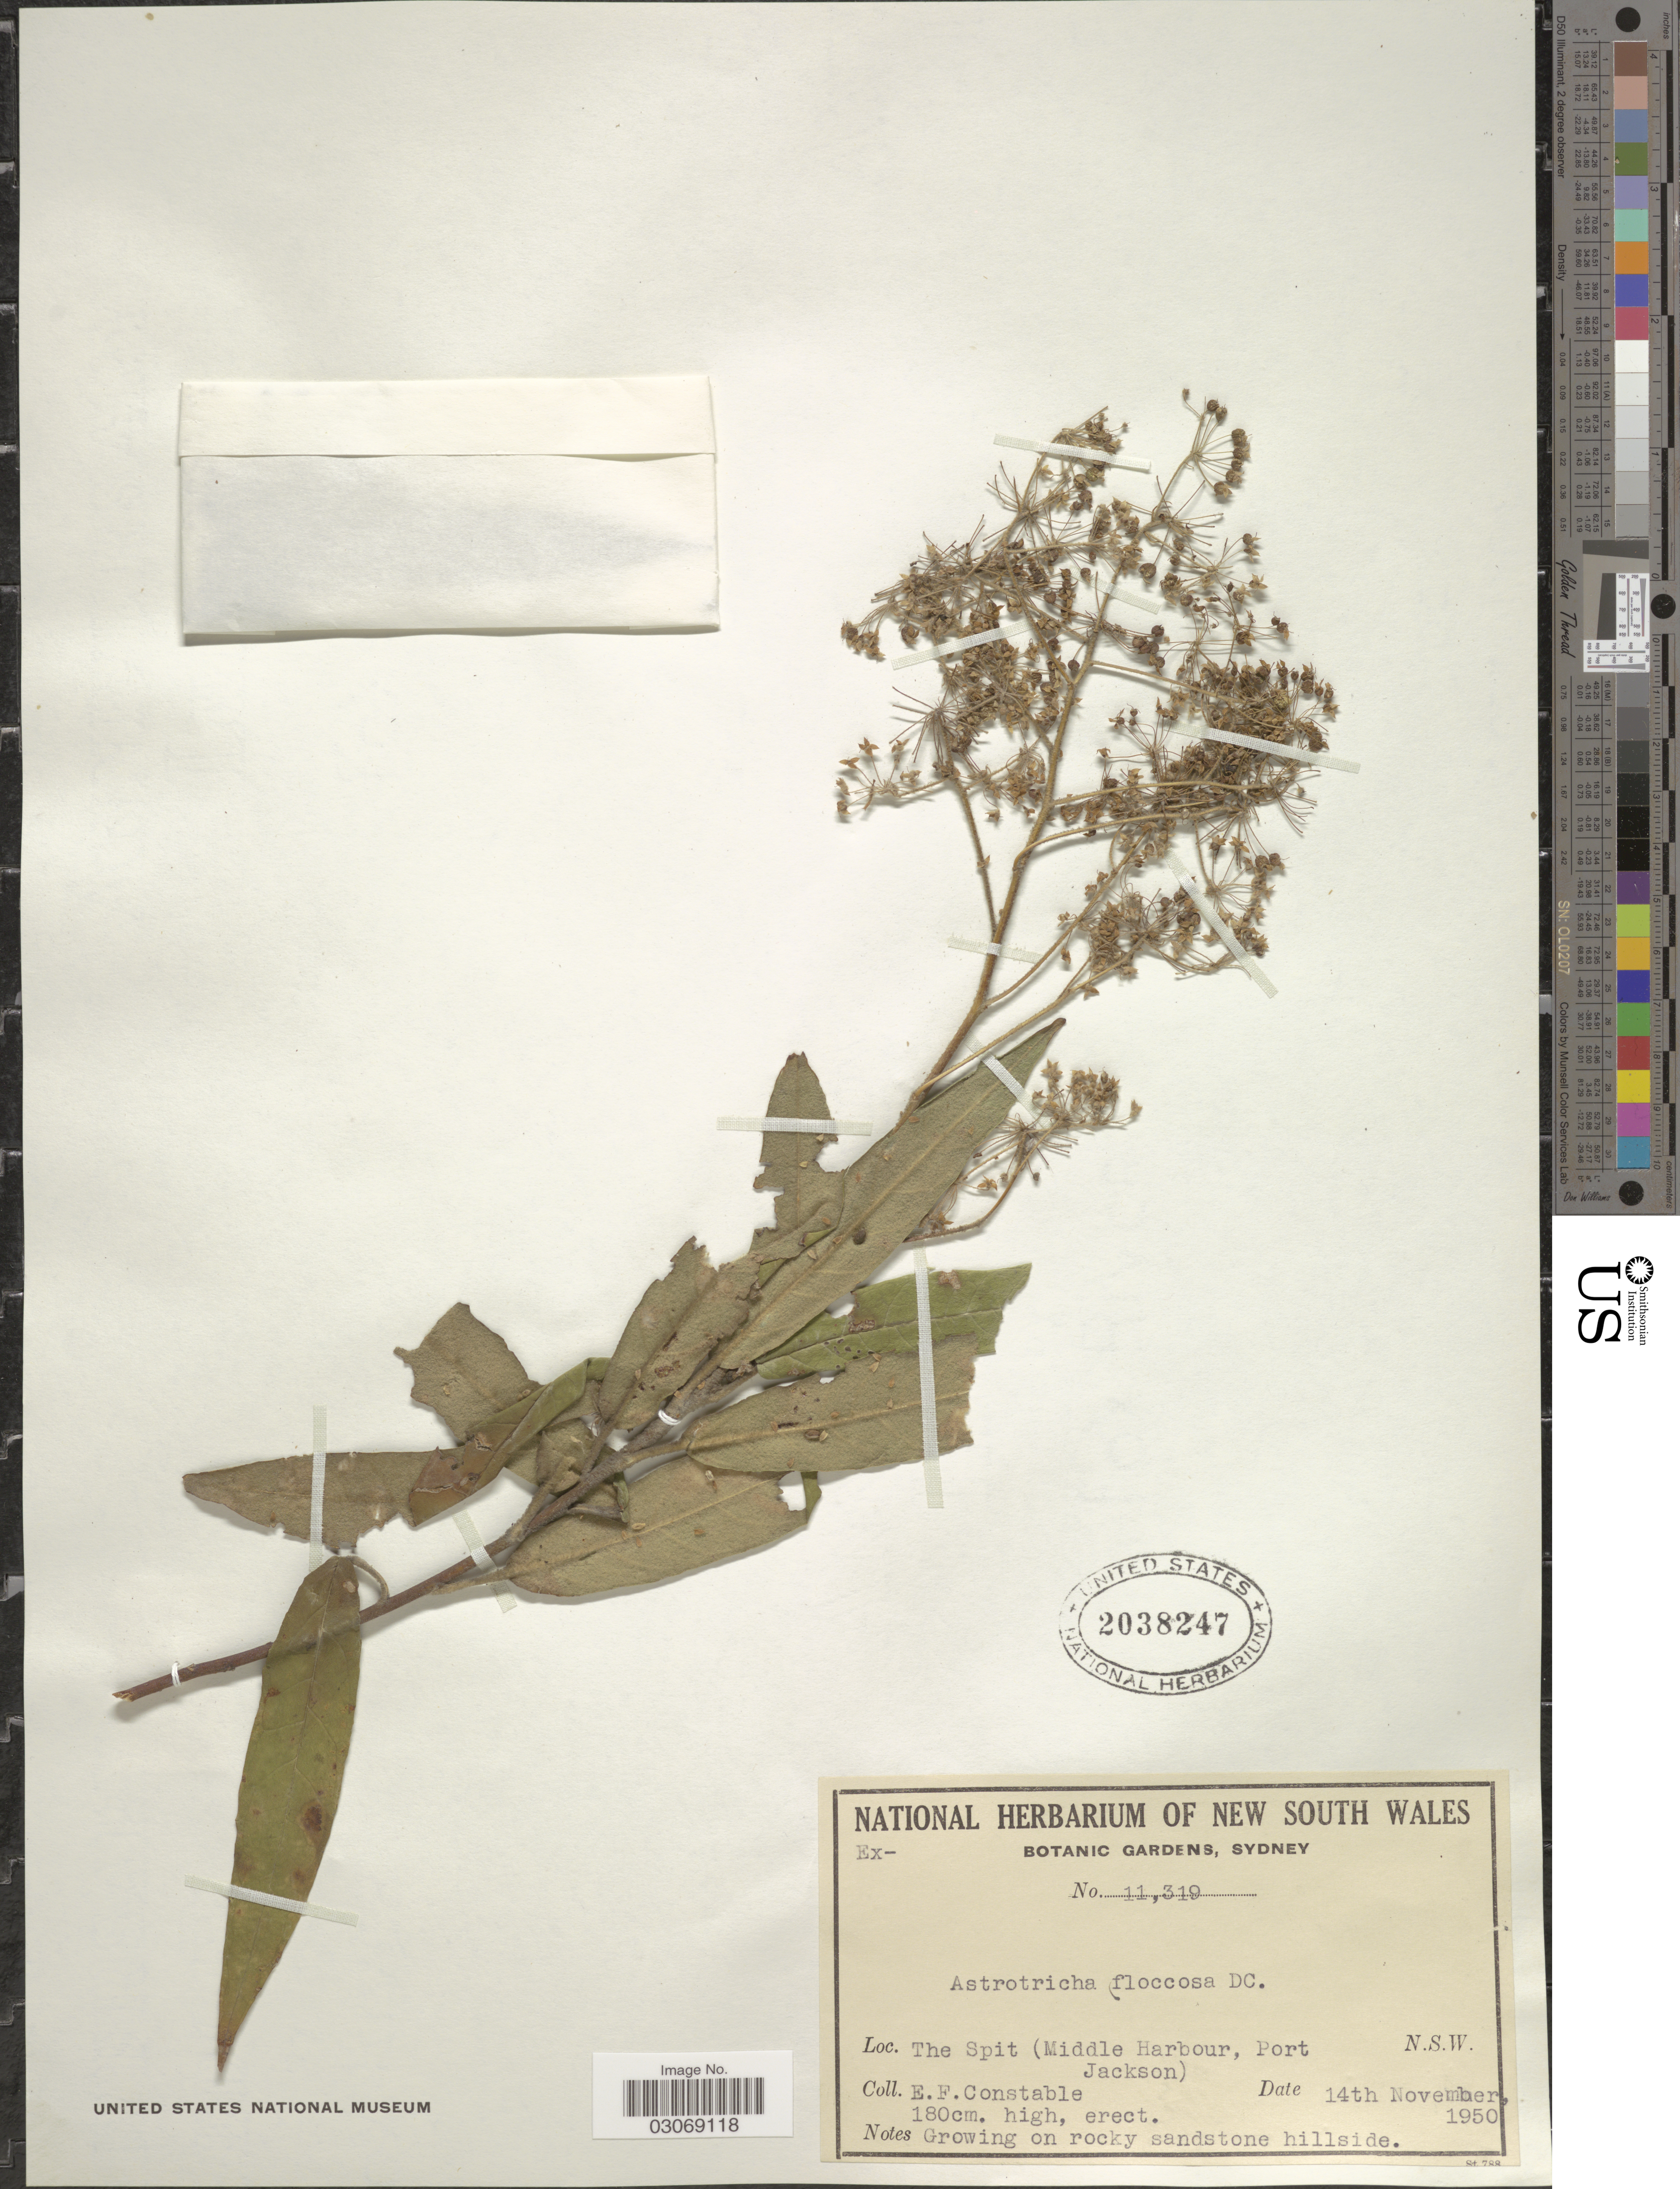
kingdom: Plantae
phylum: Tracheophyta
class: Magnoliopsida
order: Apiales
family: Araliaceae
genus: Astrotricha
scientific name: Astrotricha floccosa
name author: DC.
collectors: E. F. Constable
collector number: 11319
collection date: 1950-11-14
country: Australia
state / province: New South Wales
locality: The Spit (Middle Harbour, Port Jackson).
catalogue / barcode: US 2038247